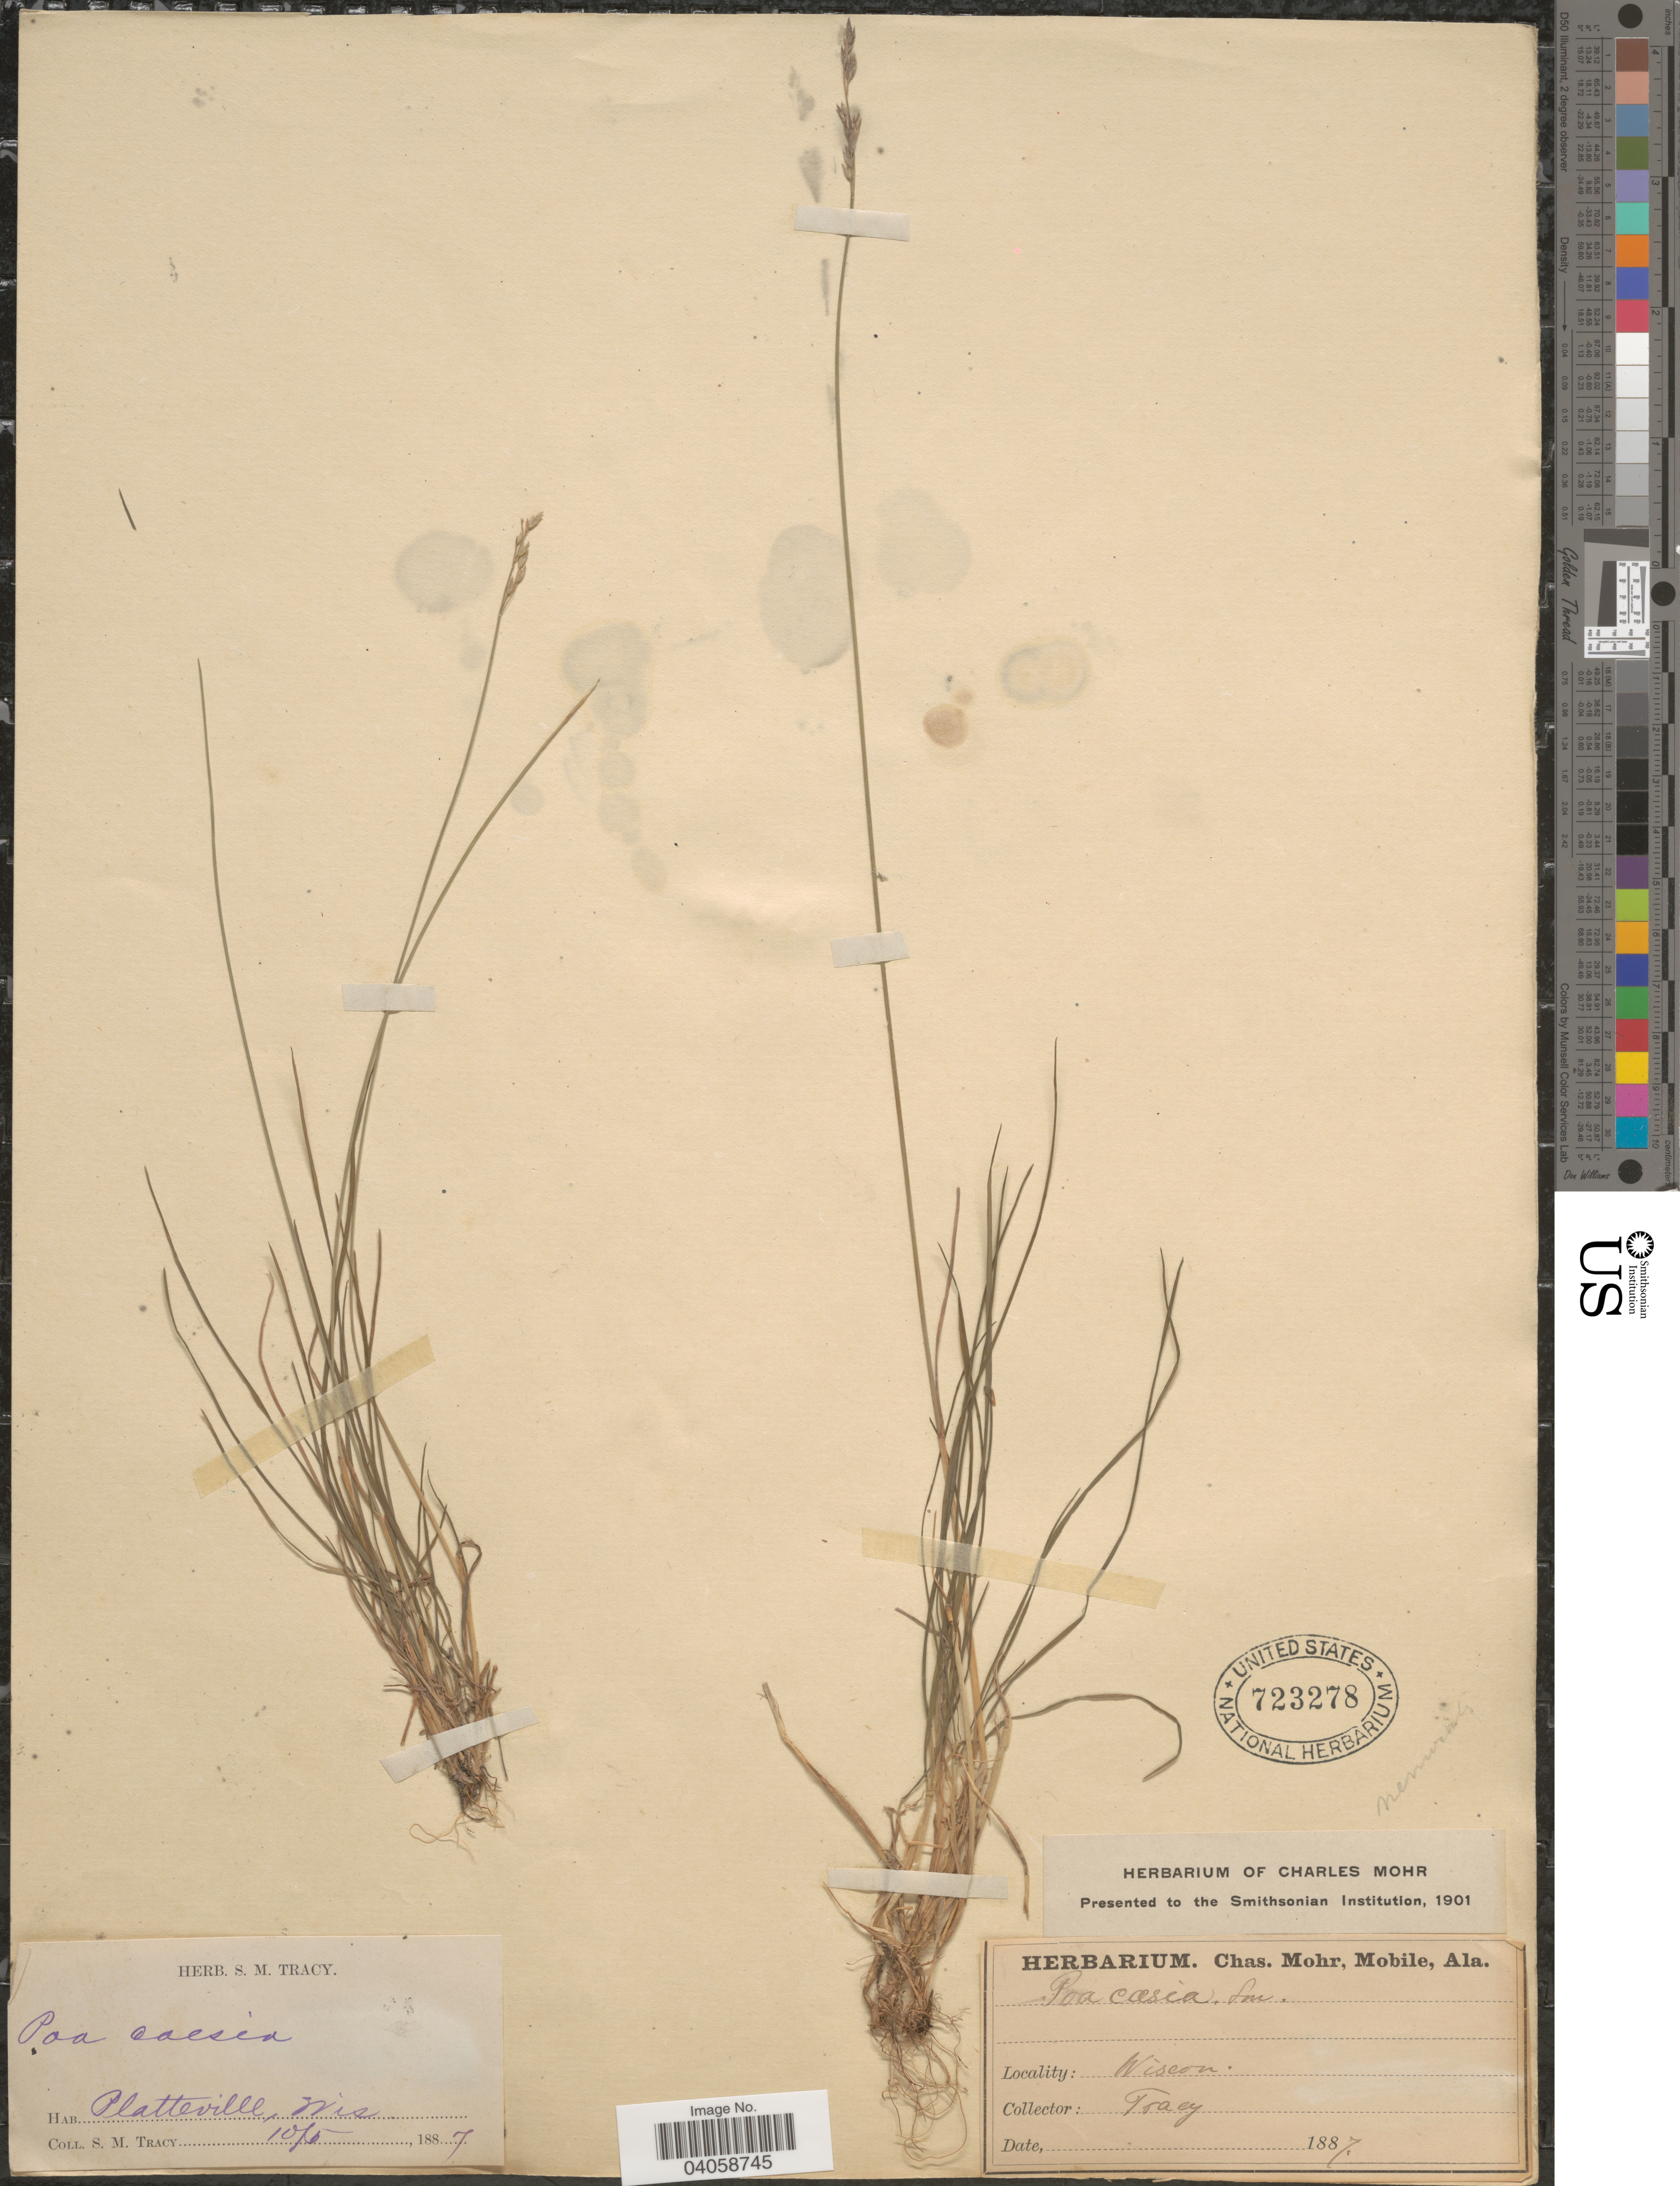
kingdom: Plantae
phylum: Tracheophyta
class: Liliopsida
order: Poales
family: Poaceae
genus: Poa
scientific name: Poa glauca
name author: Vahl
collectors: S. M. Tracy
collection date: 1887-10-05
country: United States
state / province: Wisconsin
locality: Platteville.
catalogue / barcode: US 723278